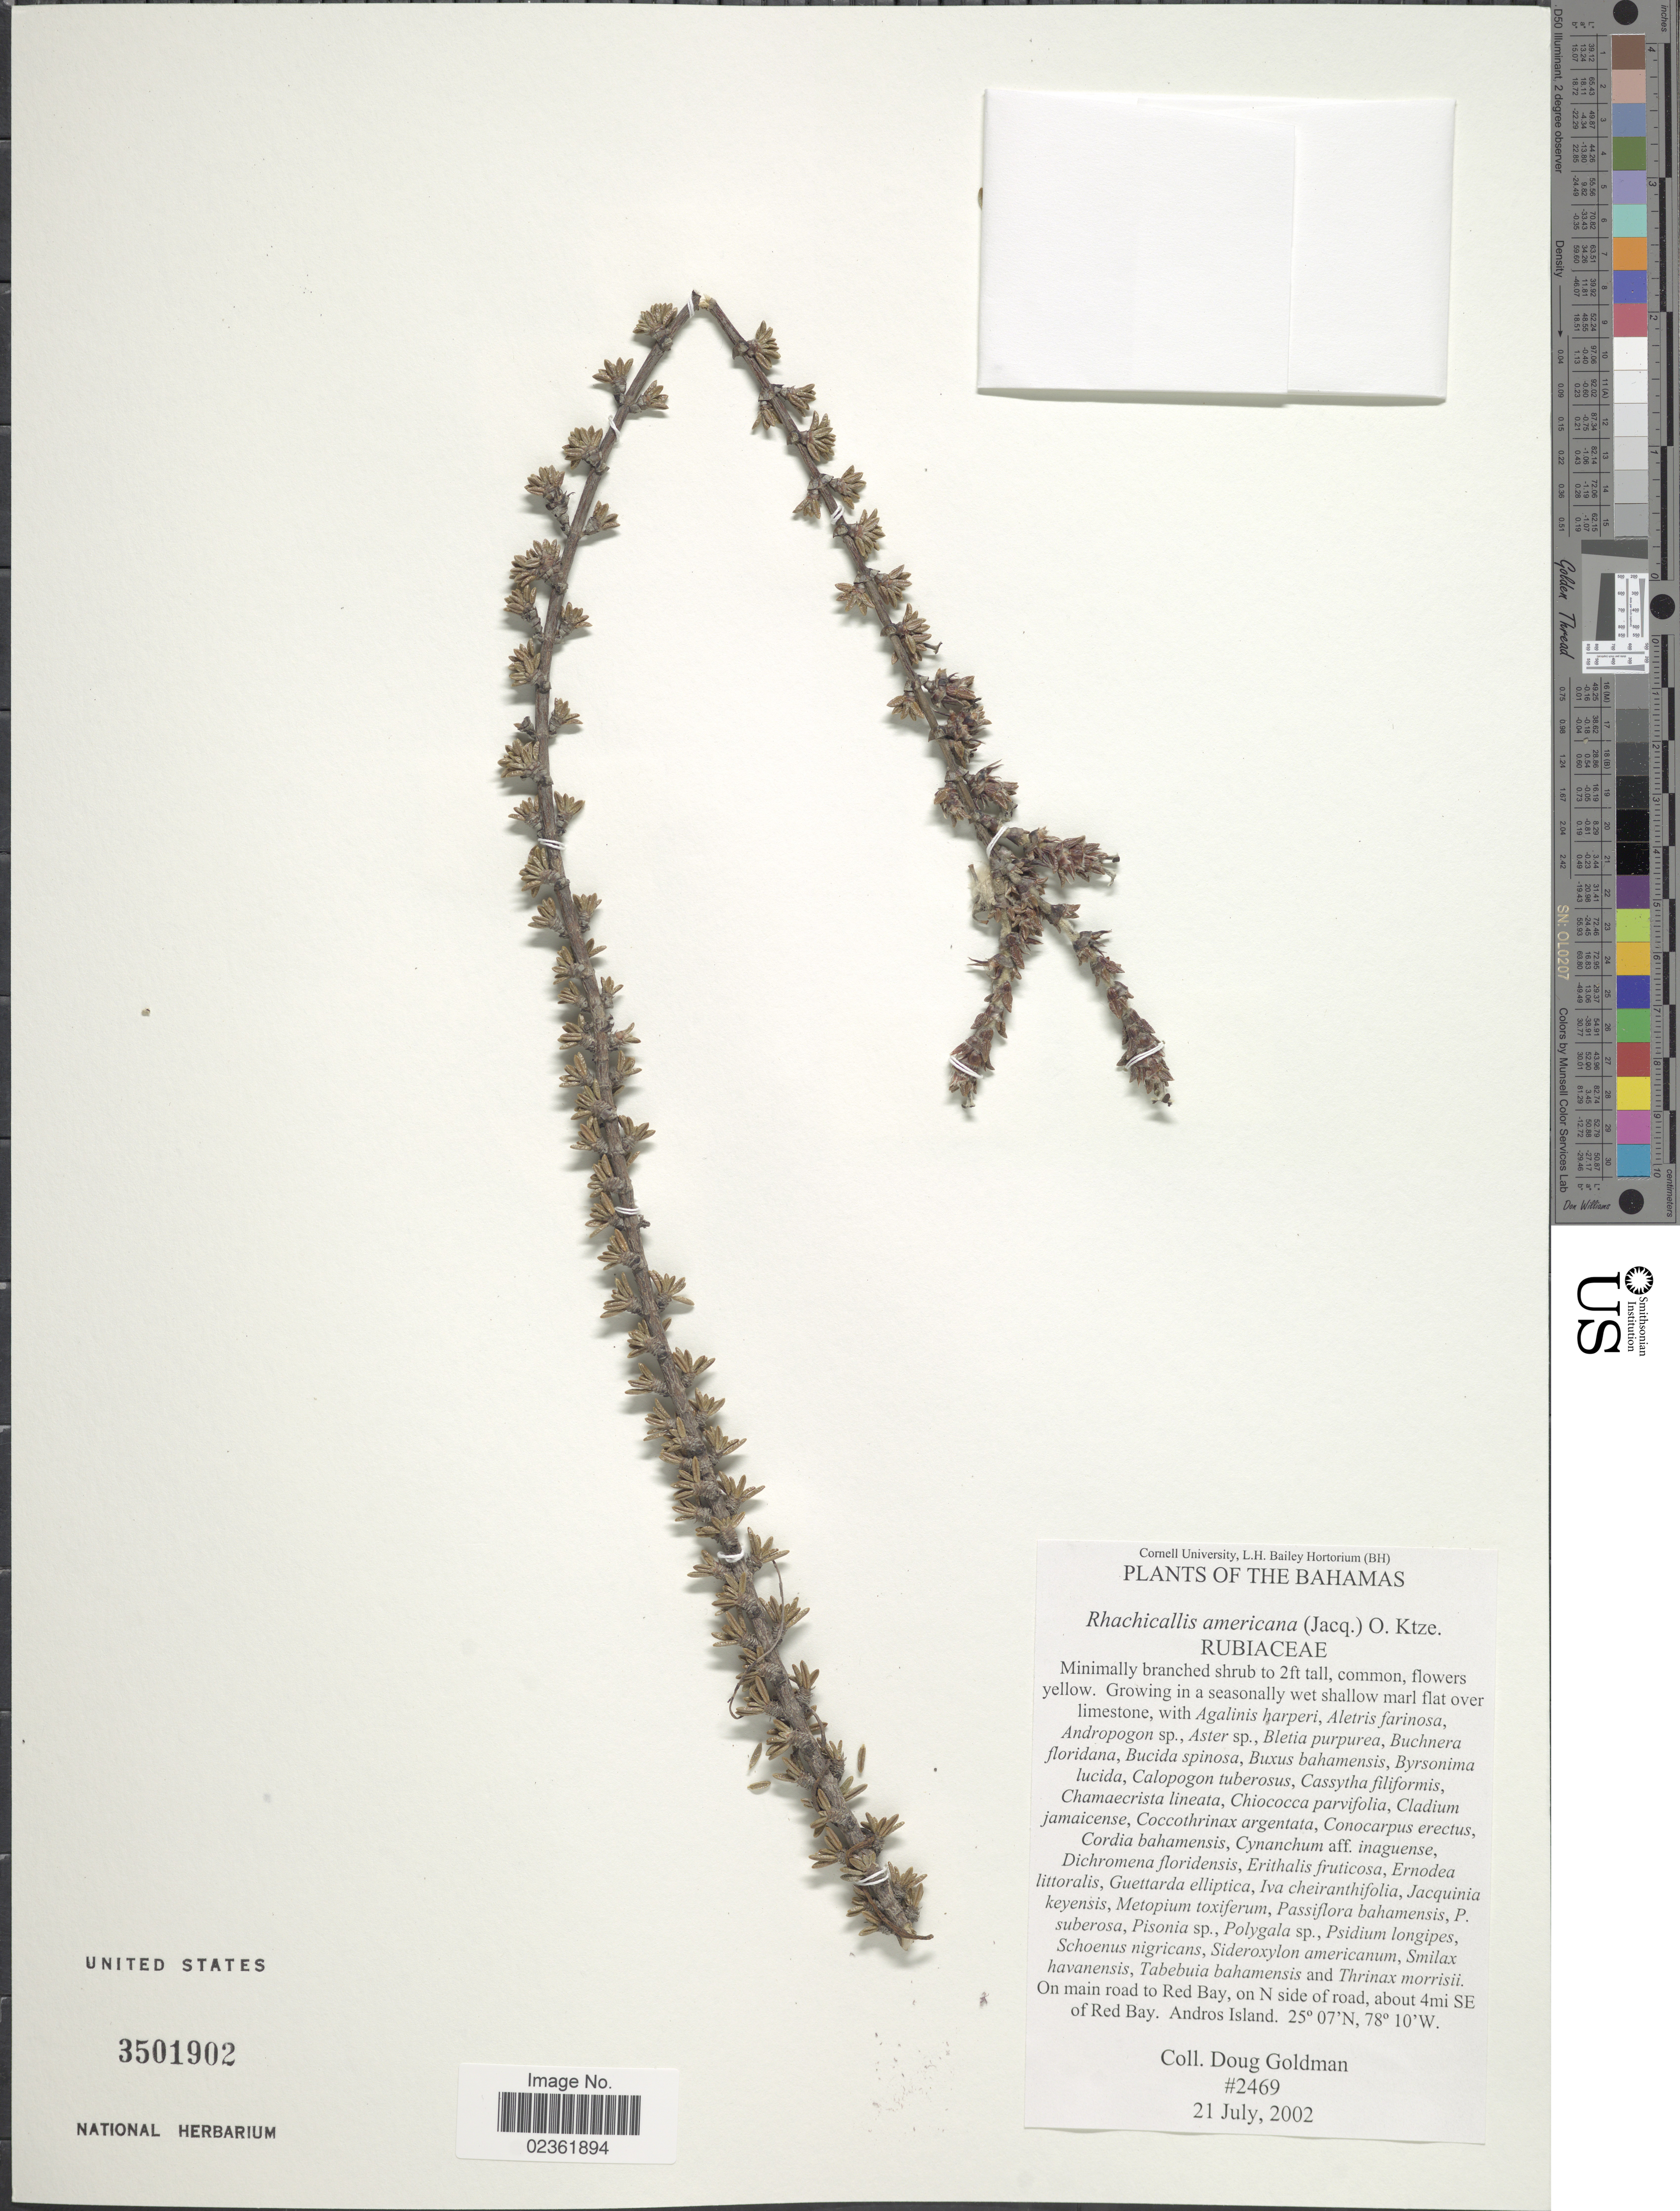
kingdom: Plantae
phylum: Tracheophyta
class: Magnoliopsida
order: Gentianales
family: Rubiaceae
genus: Rachicallis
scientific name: Rachicallis americana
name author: (Jacq.) Hitchc.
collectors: D. Goldman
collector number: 2469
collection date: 2002-07-21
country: Bahamas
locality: On main road to Red Bay, on N side of road, about 4 mi SE of Red Bay, Andros Island.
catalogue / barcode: US 3501902